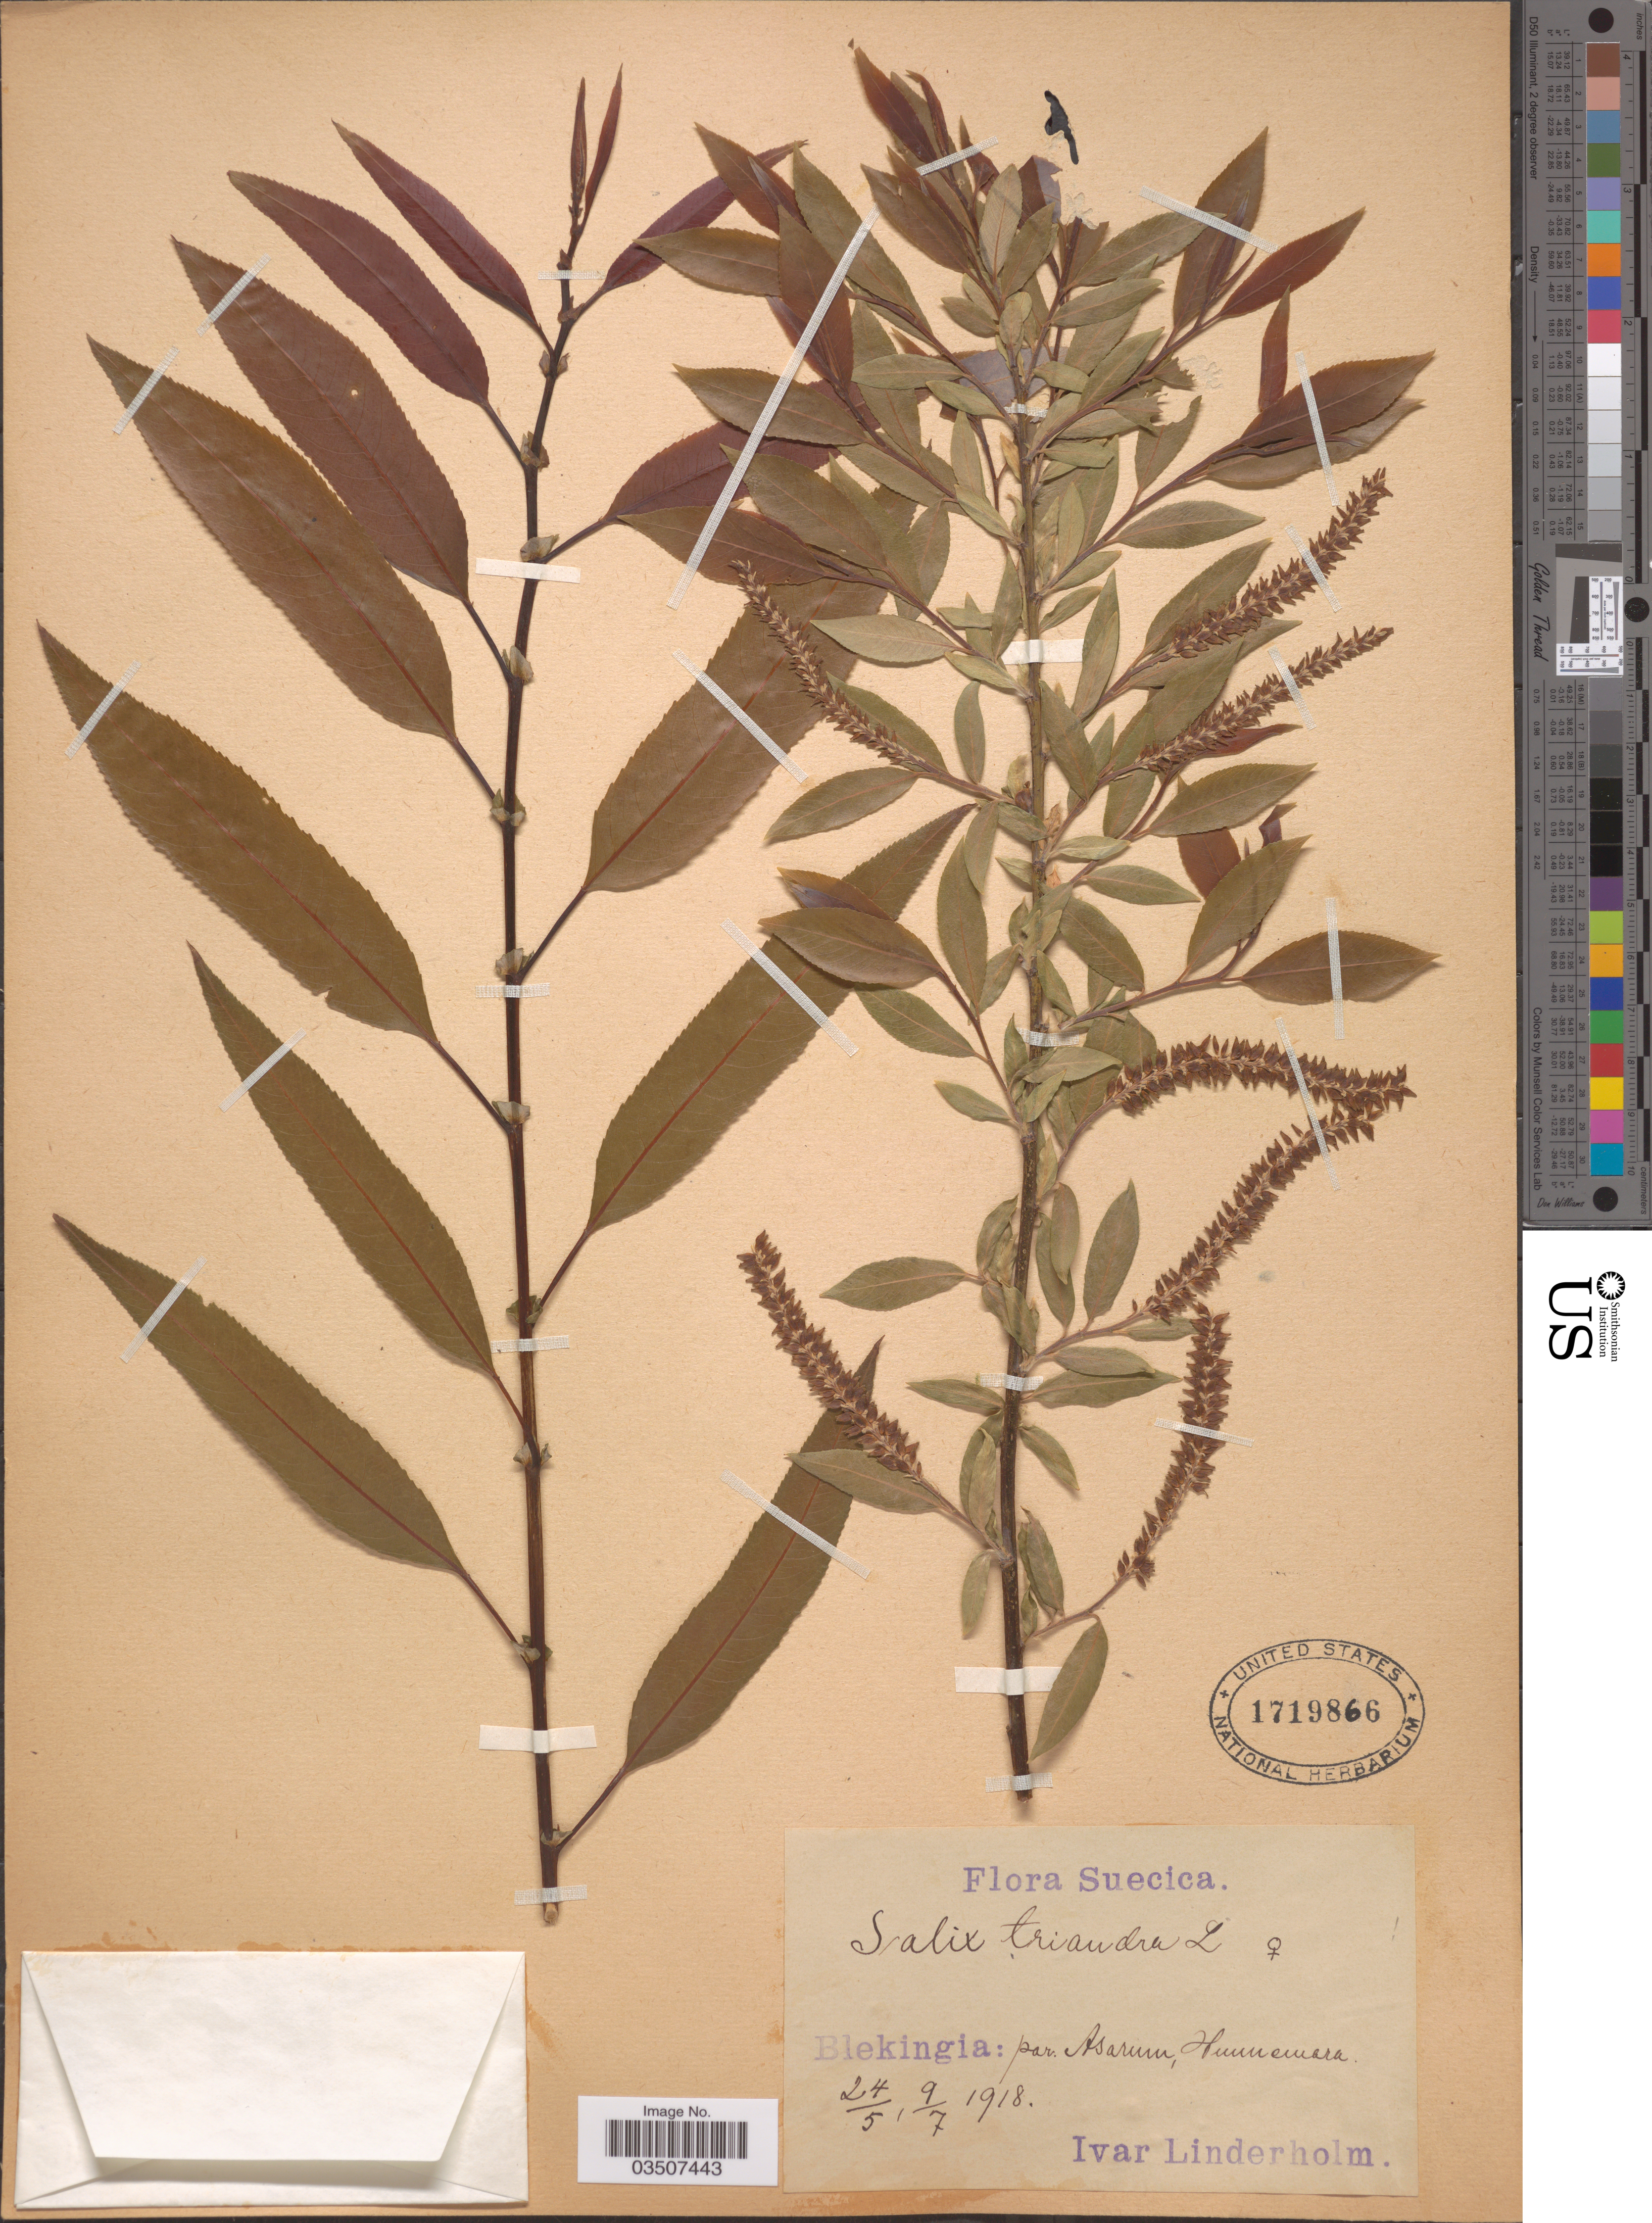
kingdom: Plantae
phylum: Tracheophyta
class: Magnoliopsida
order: Malpighiales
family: Salicaceae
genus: Salix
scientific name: Salix triandra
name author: L.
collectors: I. Linderholm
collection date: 1918-05-24/1918-07-09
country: Sweden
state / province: Blekinge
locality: Suecica. Blekingia: par. Asarum, Huunemara.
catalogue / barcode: US 1719866